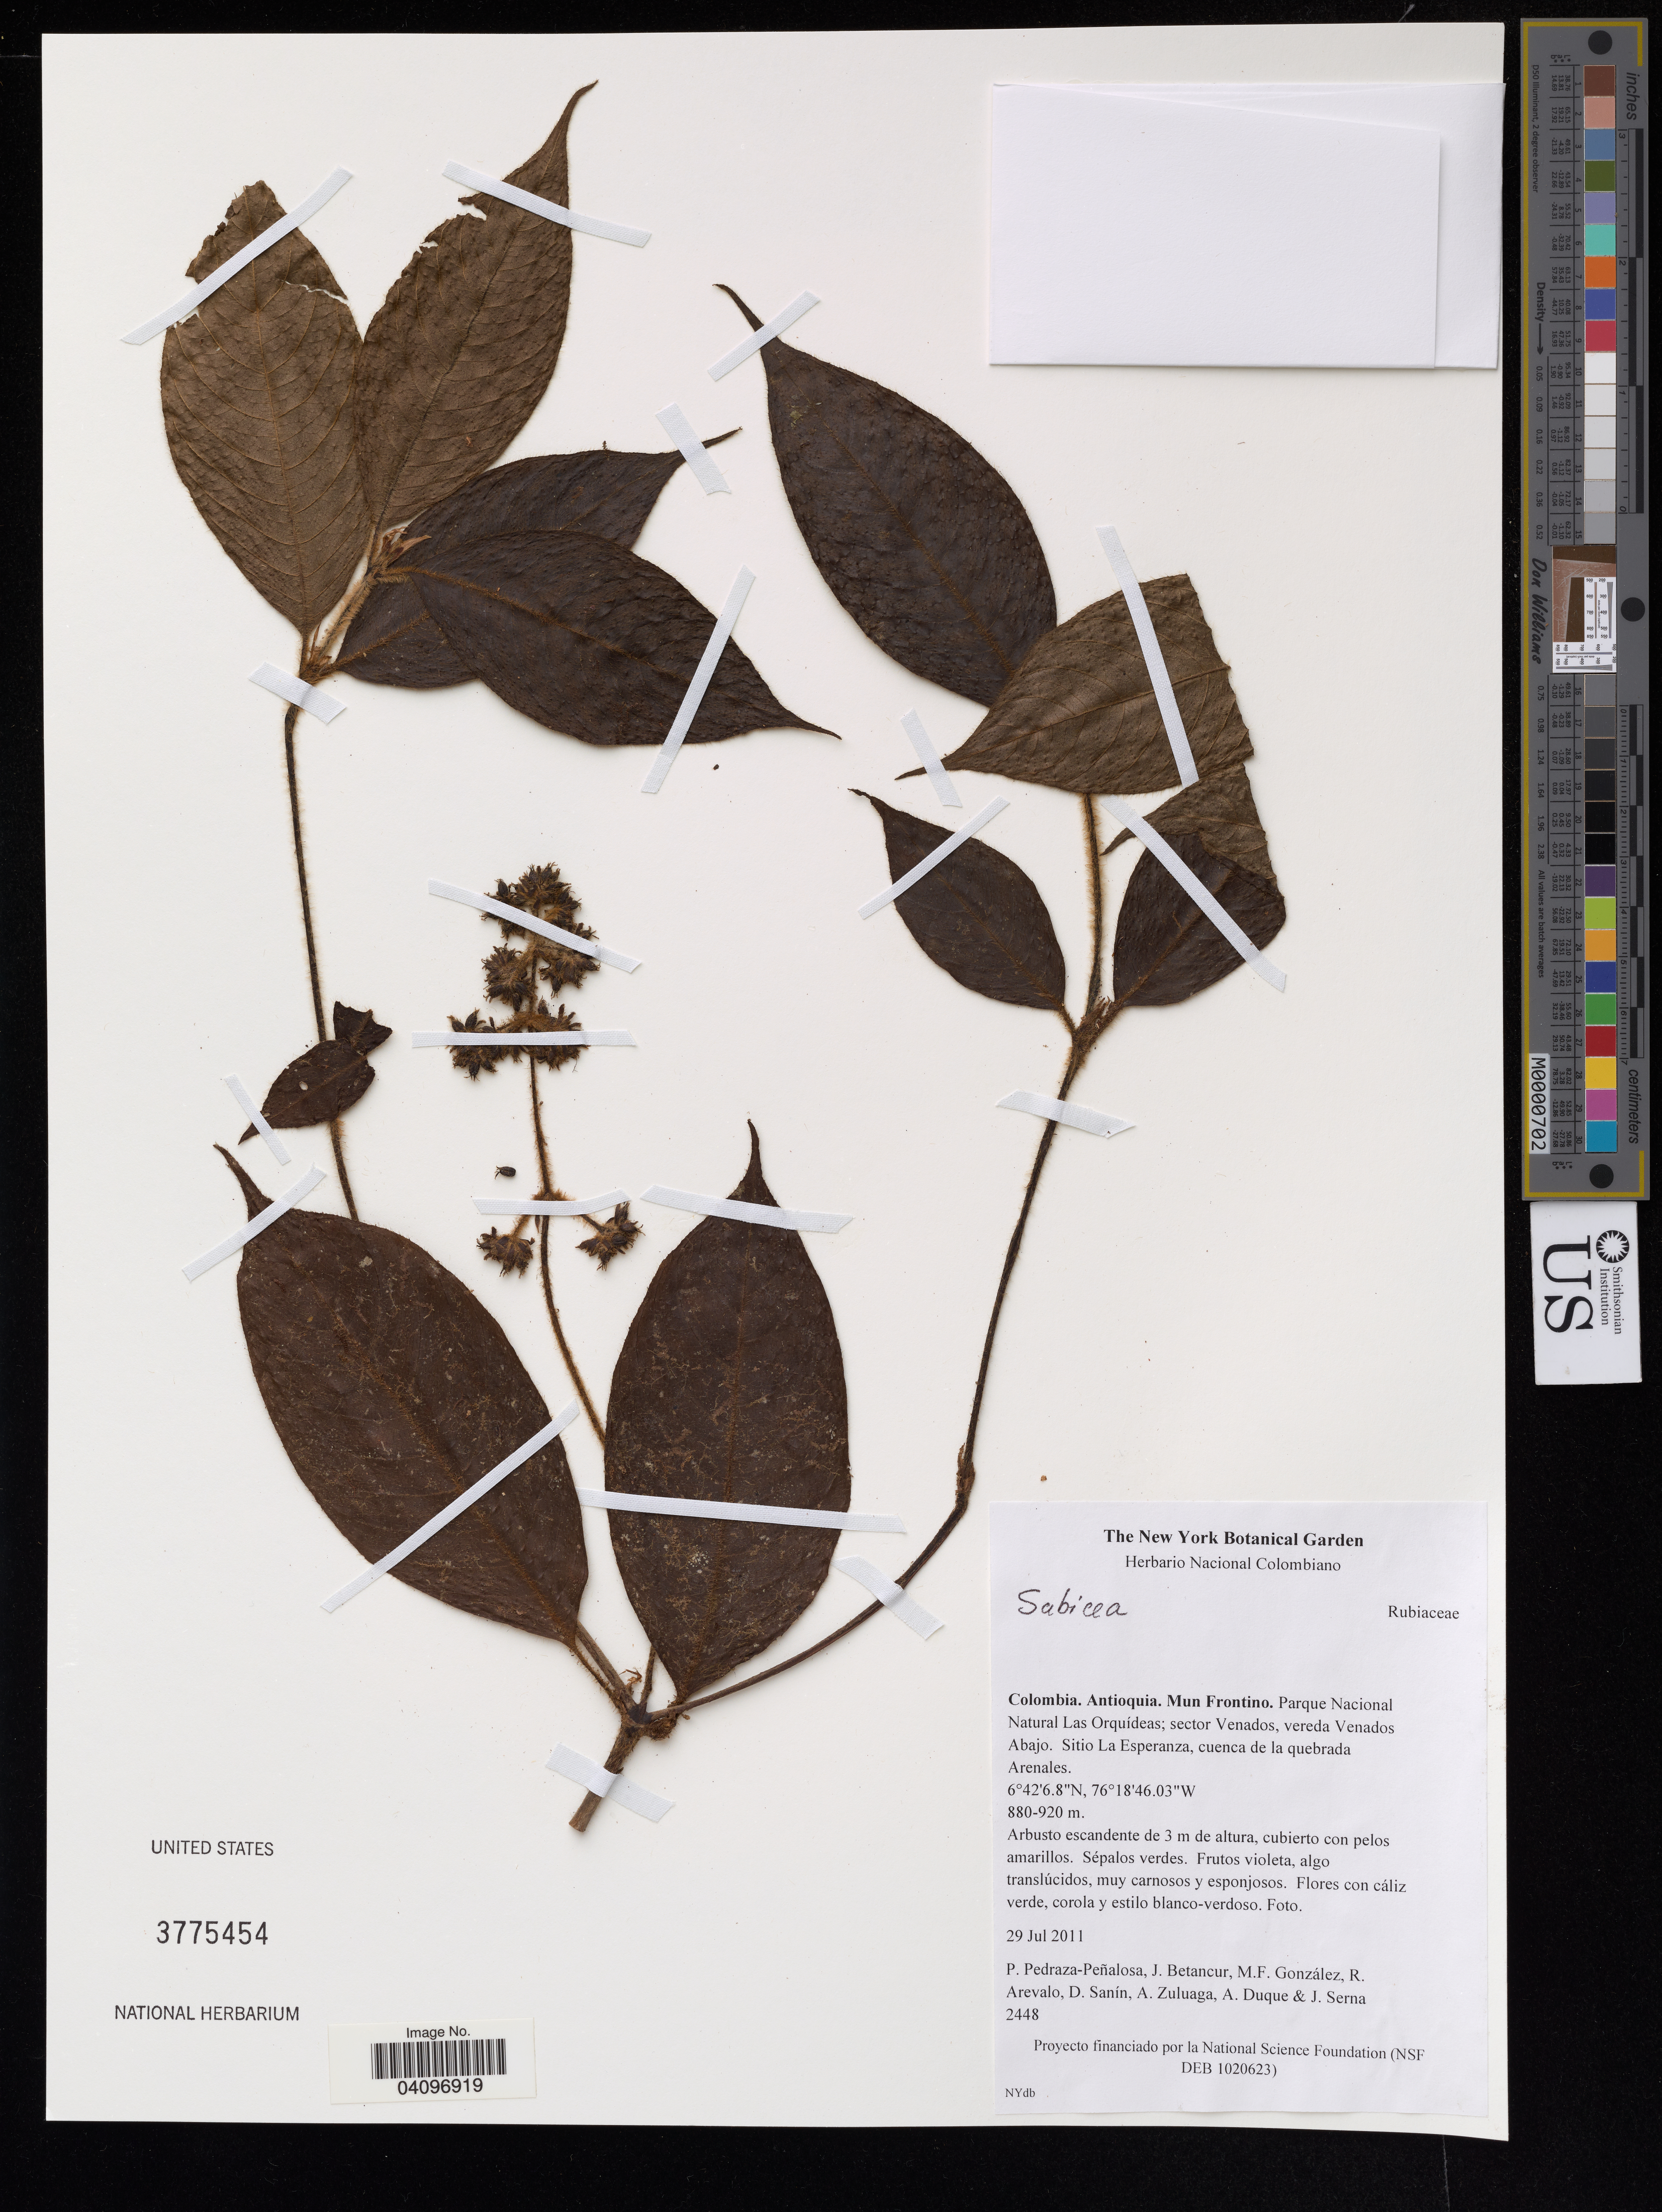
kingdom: Plantae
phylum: Tracheophyta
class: Magnoliopsida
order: Gentianales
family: Rubiaceae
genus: Sabicea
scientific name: Sabicea sp.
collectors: P. Pedraza-Peñalosa, J. Betancur, M. Gonzalez & R. Arevalo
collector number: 2448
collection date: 2011-07-29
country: Colombia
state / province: Antioquia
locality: Mun Frontino. Parque Nacional Natural Las Orquídeas; sector Venados, vereda Venados Abajo. Sitio La Esperanza, cuenca de la quebrada Arenales.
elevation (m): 880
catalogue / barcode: US 3775454